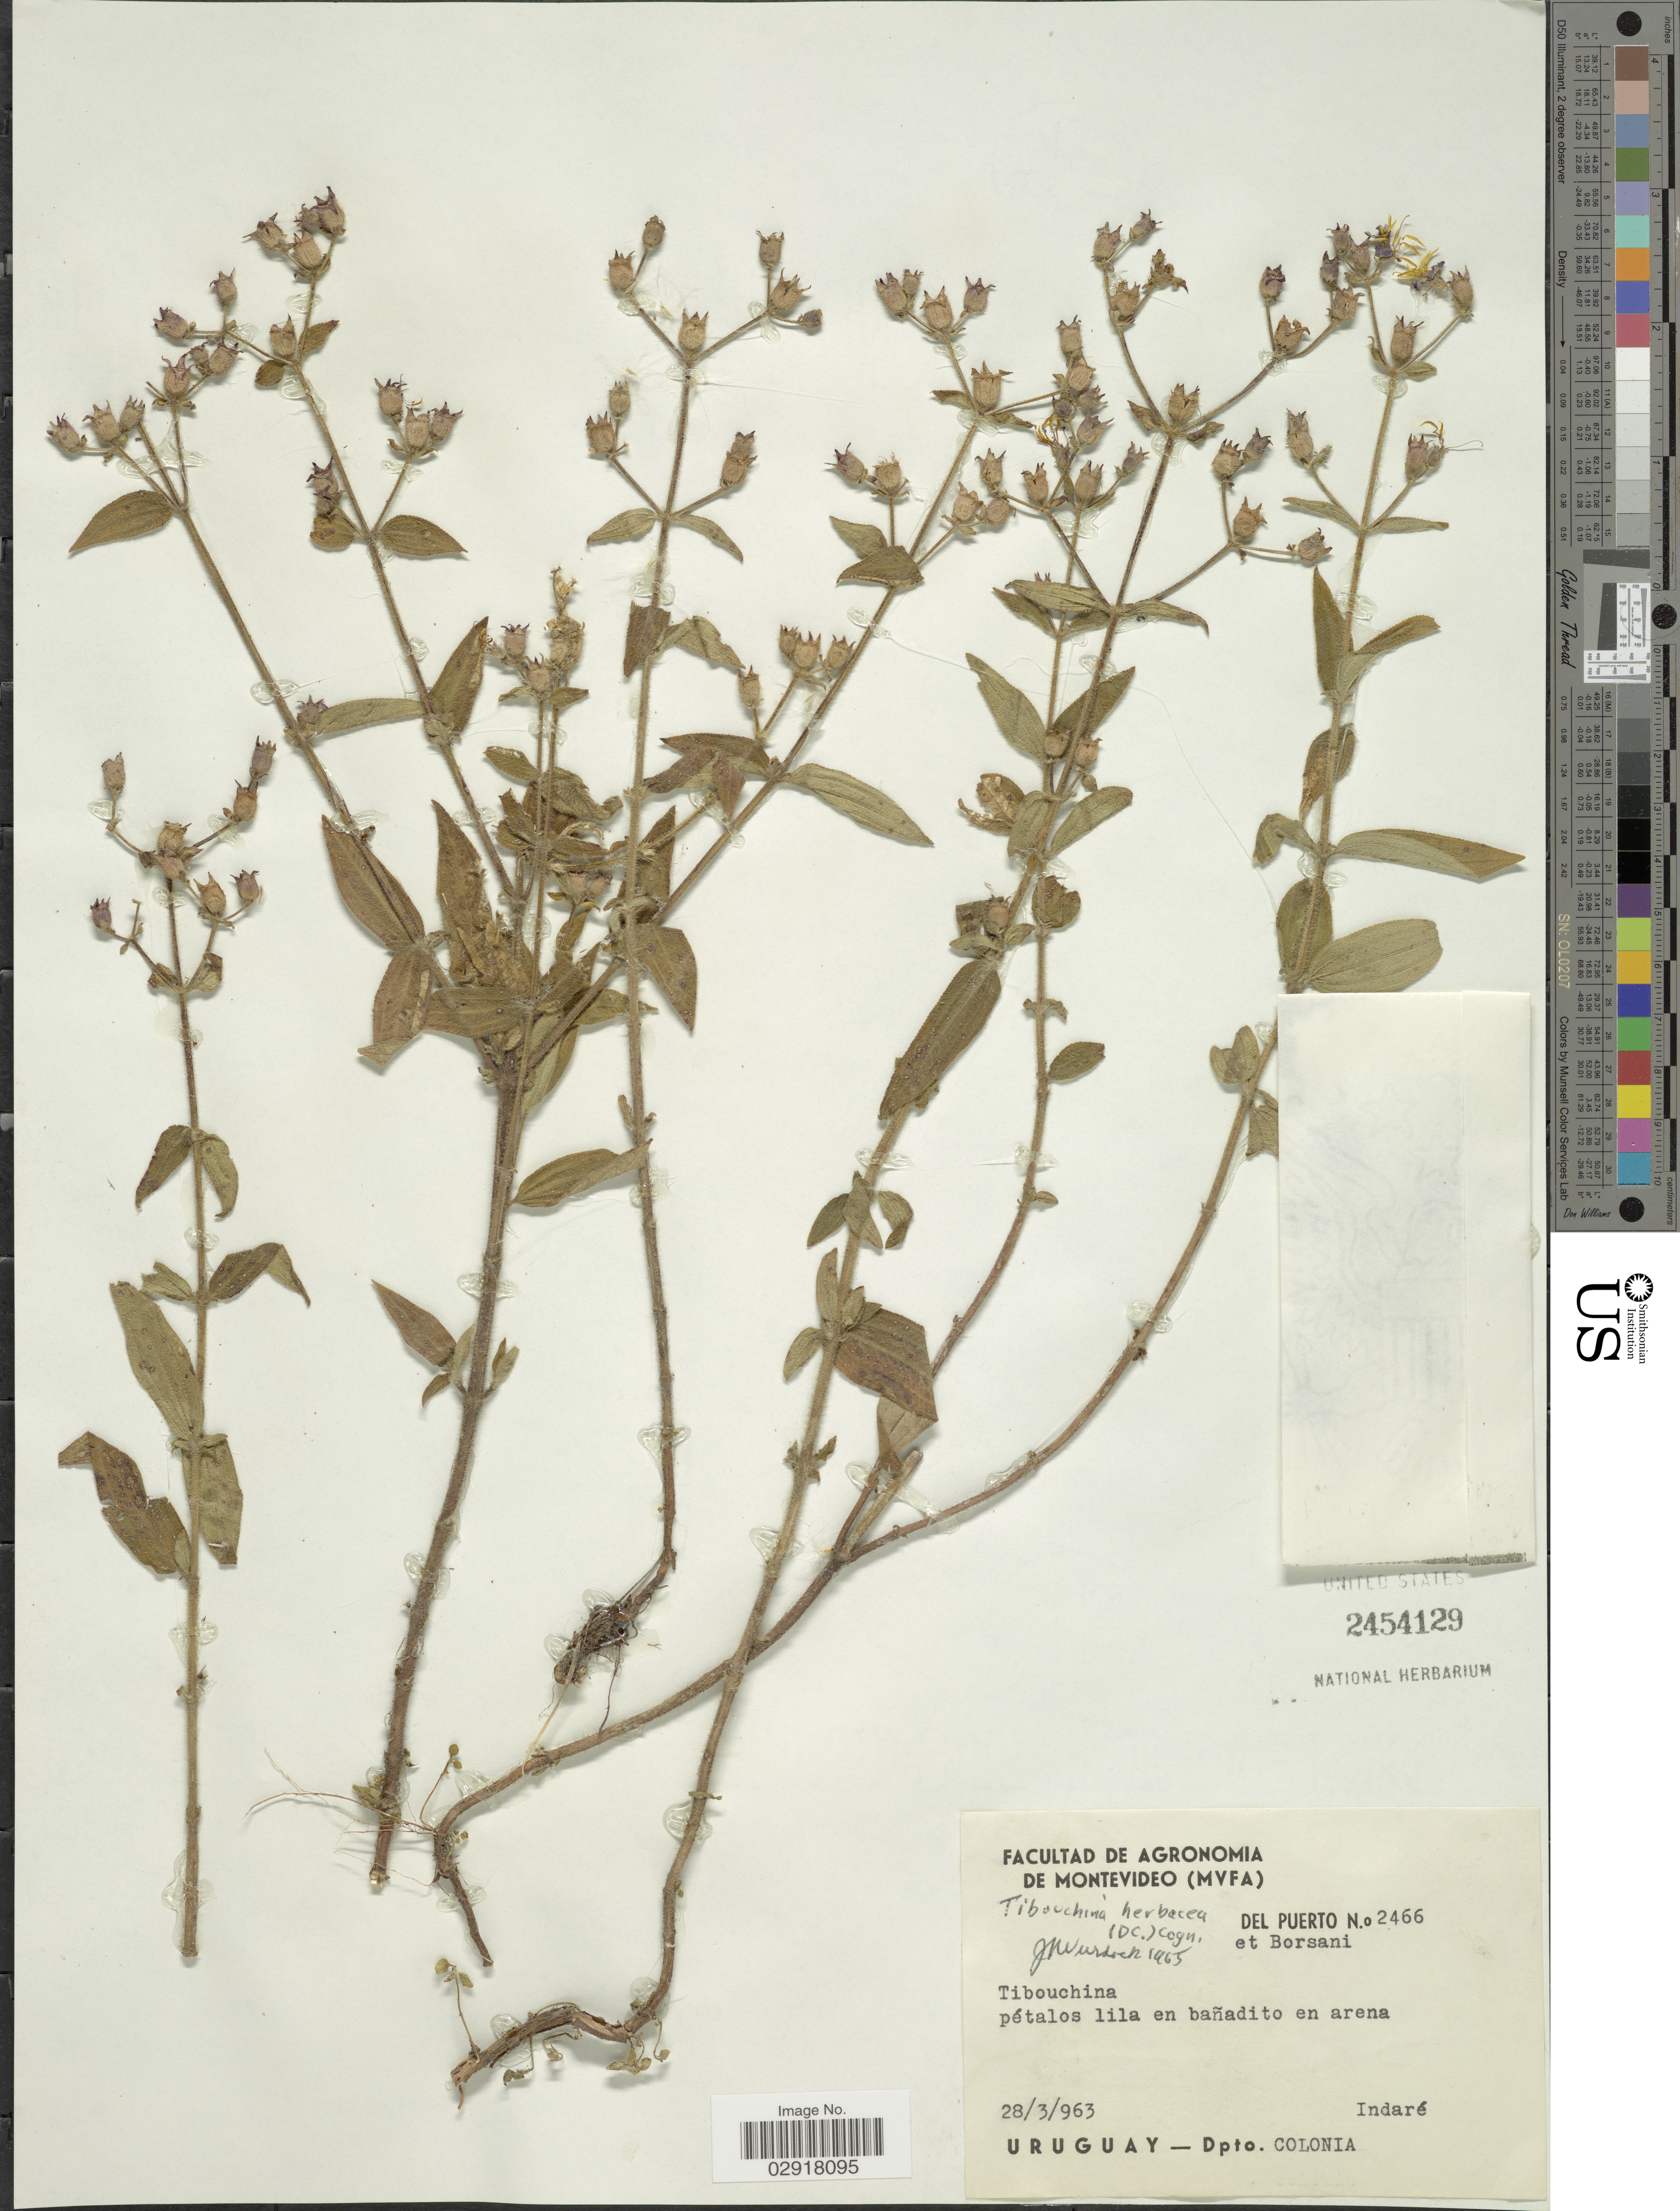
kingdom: Plantae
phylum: Tracheophyta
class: Magnoliopsida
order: Myrtales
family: Melastomataceae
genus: Chaetogastra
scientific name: Chaetogastra herbacea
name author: (DC.) P.J.F. Guim. & Michelang.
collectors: Del Puerto & -- Borsani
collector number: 2466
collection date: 1963-03-28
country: Uruguay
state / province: Colonia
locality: Dpto. Colonia. Indaré.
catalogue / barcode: US 2454129